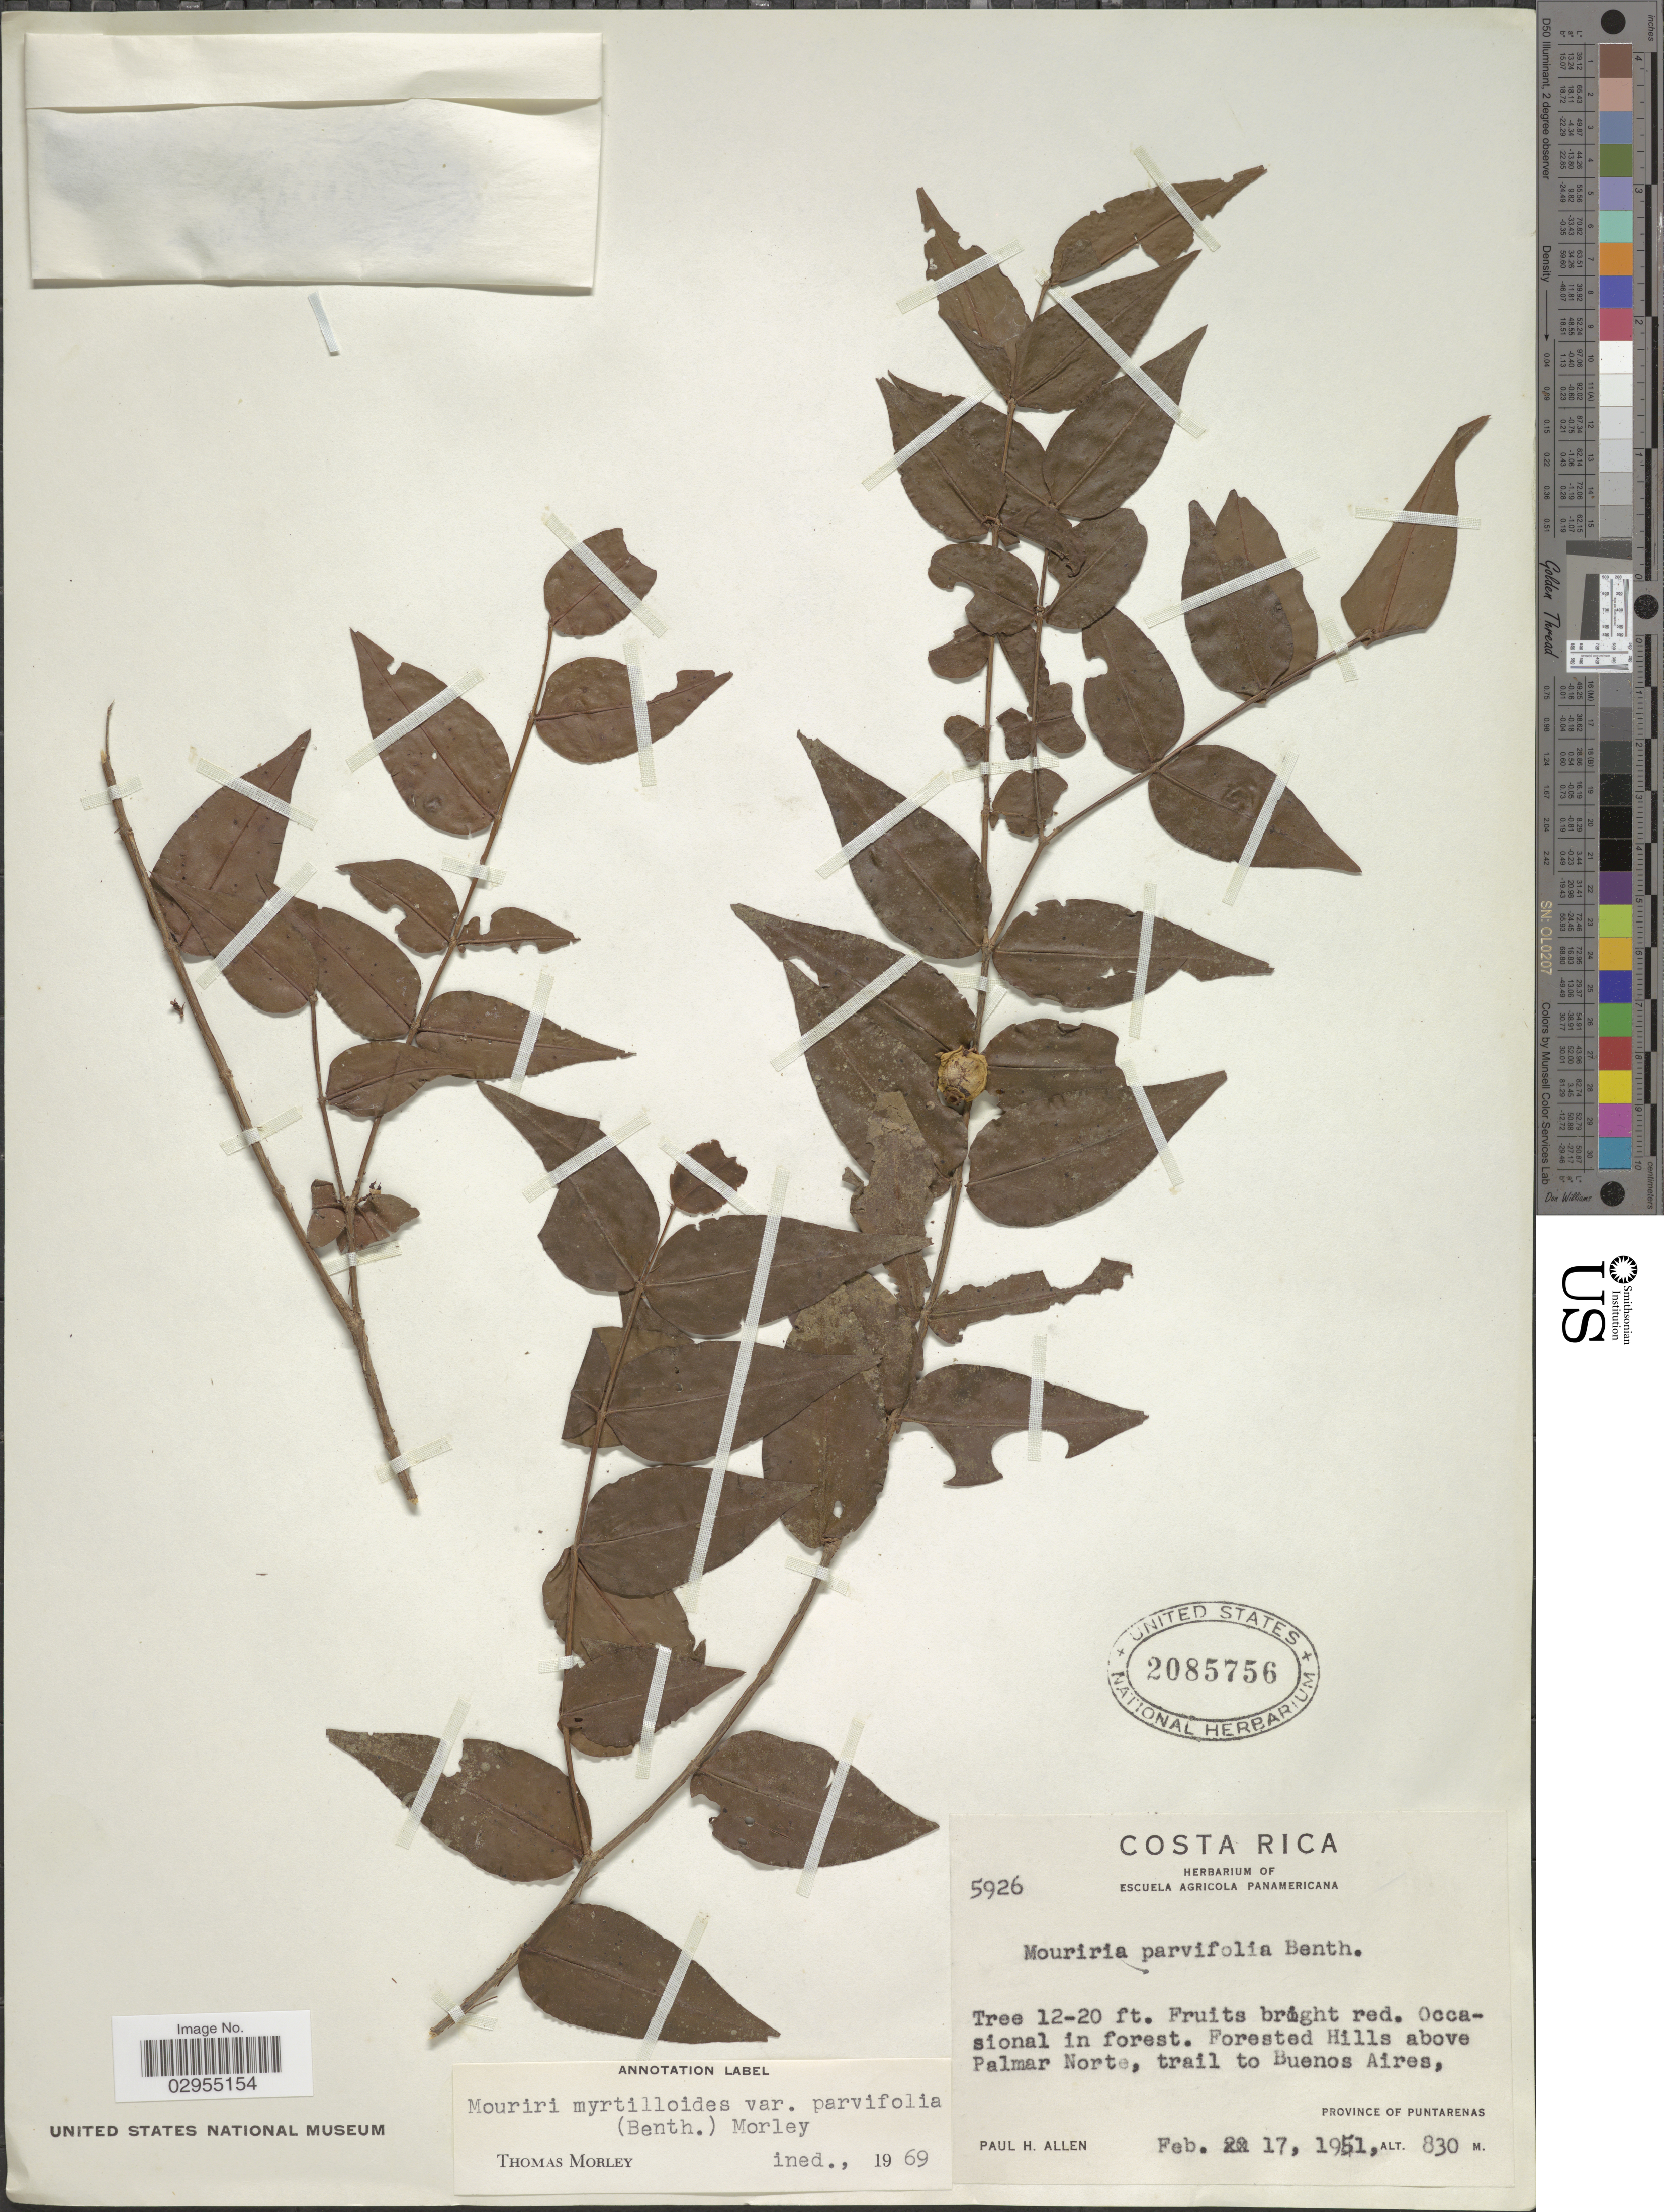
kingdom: Plantae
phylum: Tracheophyta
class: Magnoliopsida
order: Myrtales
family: Melastomataceae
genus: Mouriri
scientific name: Mouriri parvifolia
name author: Benth.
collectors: P. H. Allen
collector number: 5926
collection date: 1951-02-17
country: Costa Rica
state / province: Puntarenas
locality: Forested Hills above Palmar Norte, trail to Buenos Aires.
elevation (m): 830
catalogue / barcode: US 2085756